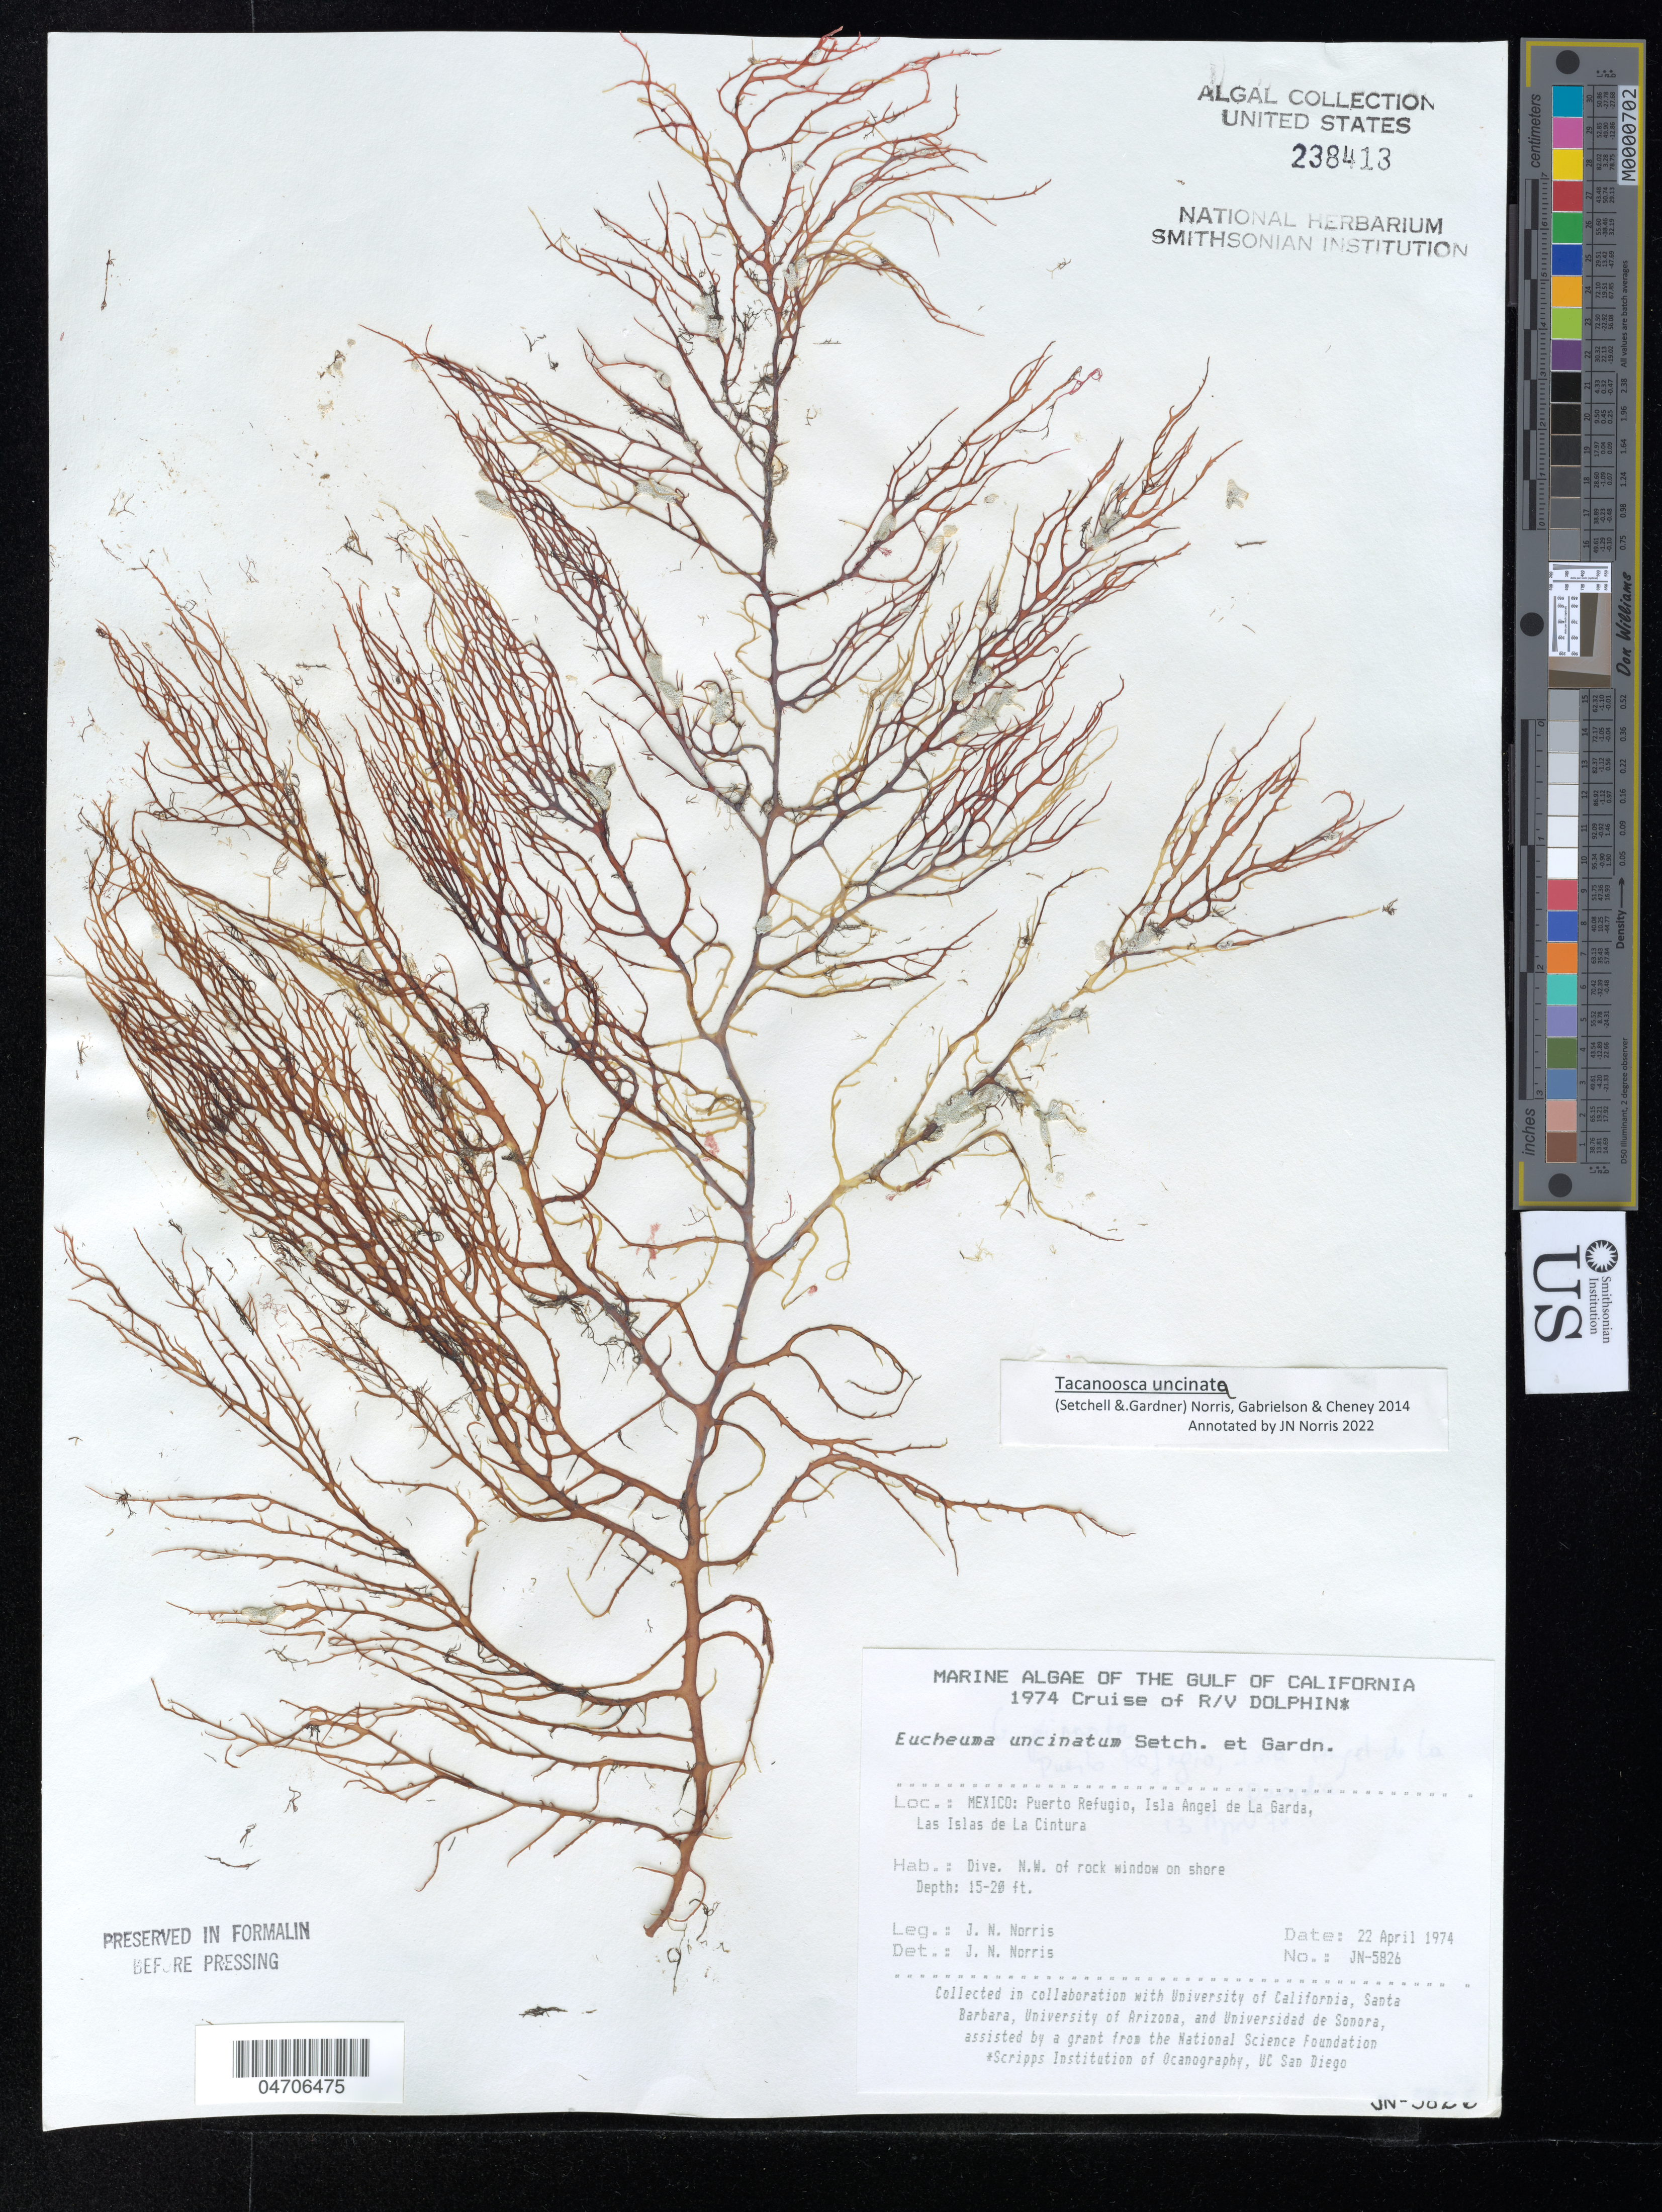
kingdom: Plantae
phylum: Rhodophyta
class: Florideophyceae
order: Gigartinales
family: Solieriaceae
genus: Tacanoosca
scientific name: Tacanoosca uncinata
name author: (Setchell & N.L. Gardner) J.N. Norris et al.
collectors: J. Norris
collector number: JN-5826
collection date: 1974-04-22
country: Mexico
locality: The Gulf of California. Puerto Refugio, Isla Angel de La Garda, Las Islas de La Cintura. N. W. of rock window on shore.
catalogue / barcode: US 238413